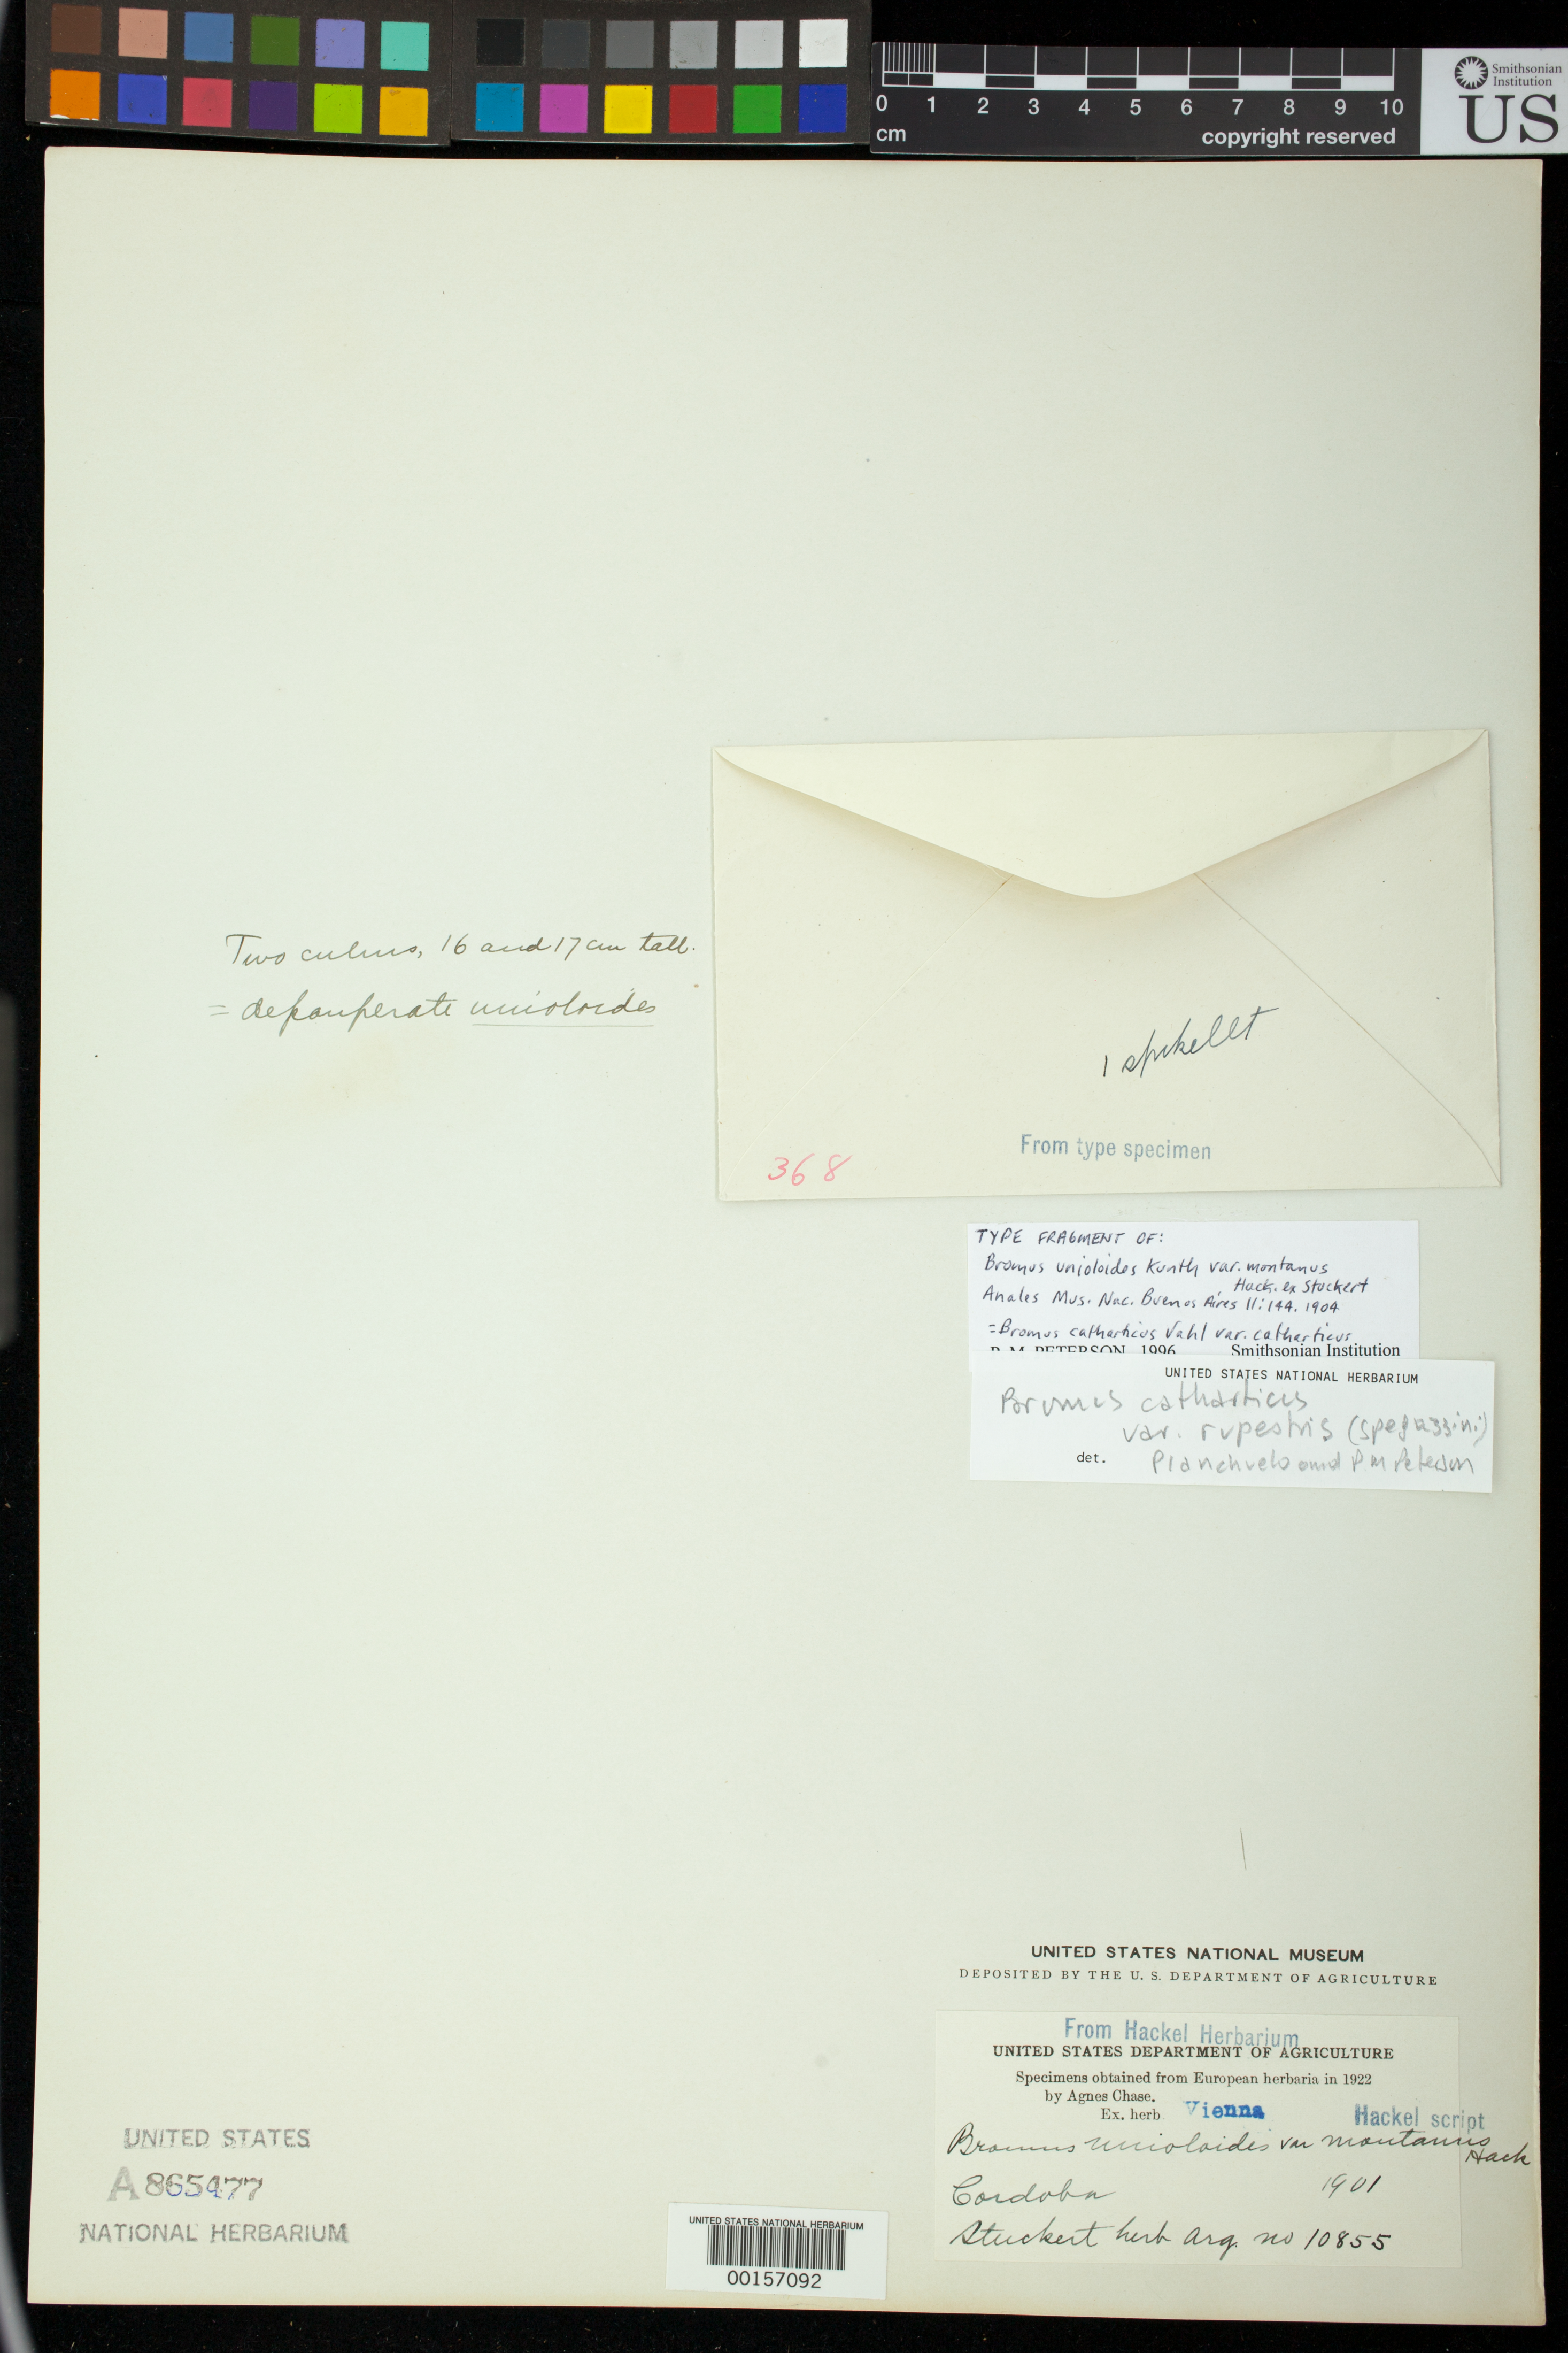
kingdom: Plantae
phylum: Tracheophyta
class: Liliopsida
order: Poales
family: Poaceae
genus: Bromus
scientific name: Bromus unioloides var. montanus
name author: Hack. ex Stuck.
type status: Type Fragment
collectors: T. Stuckert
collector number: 10855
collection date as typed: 1901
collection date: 1901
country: Argentina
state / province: Córdoba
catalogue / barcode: US 865477A